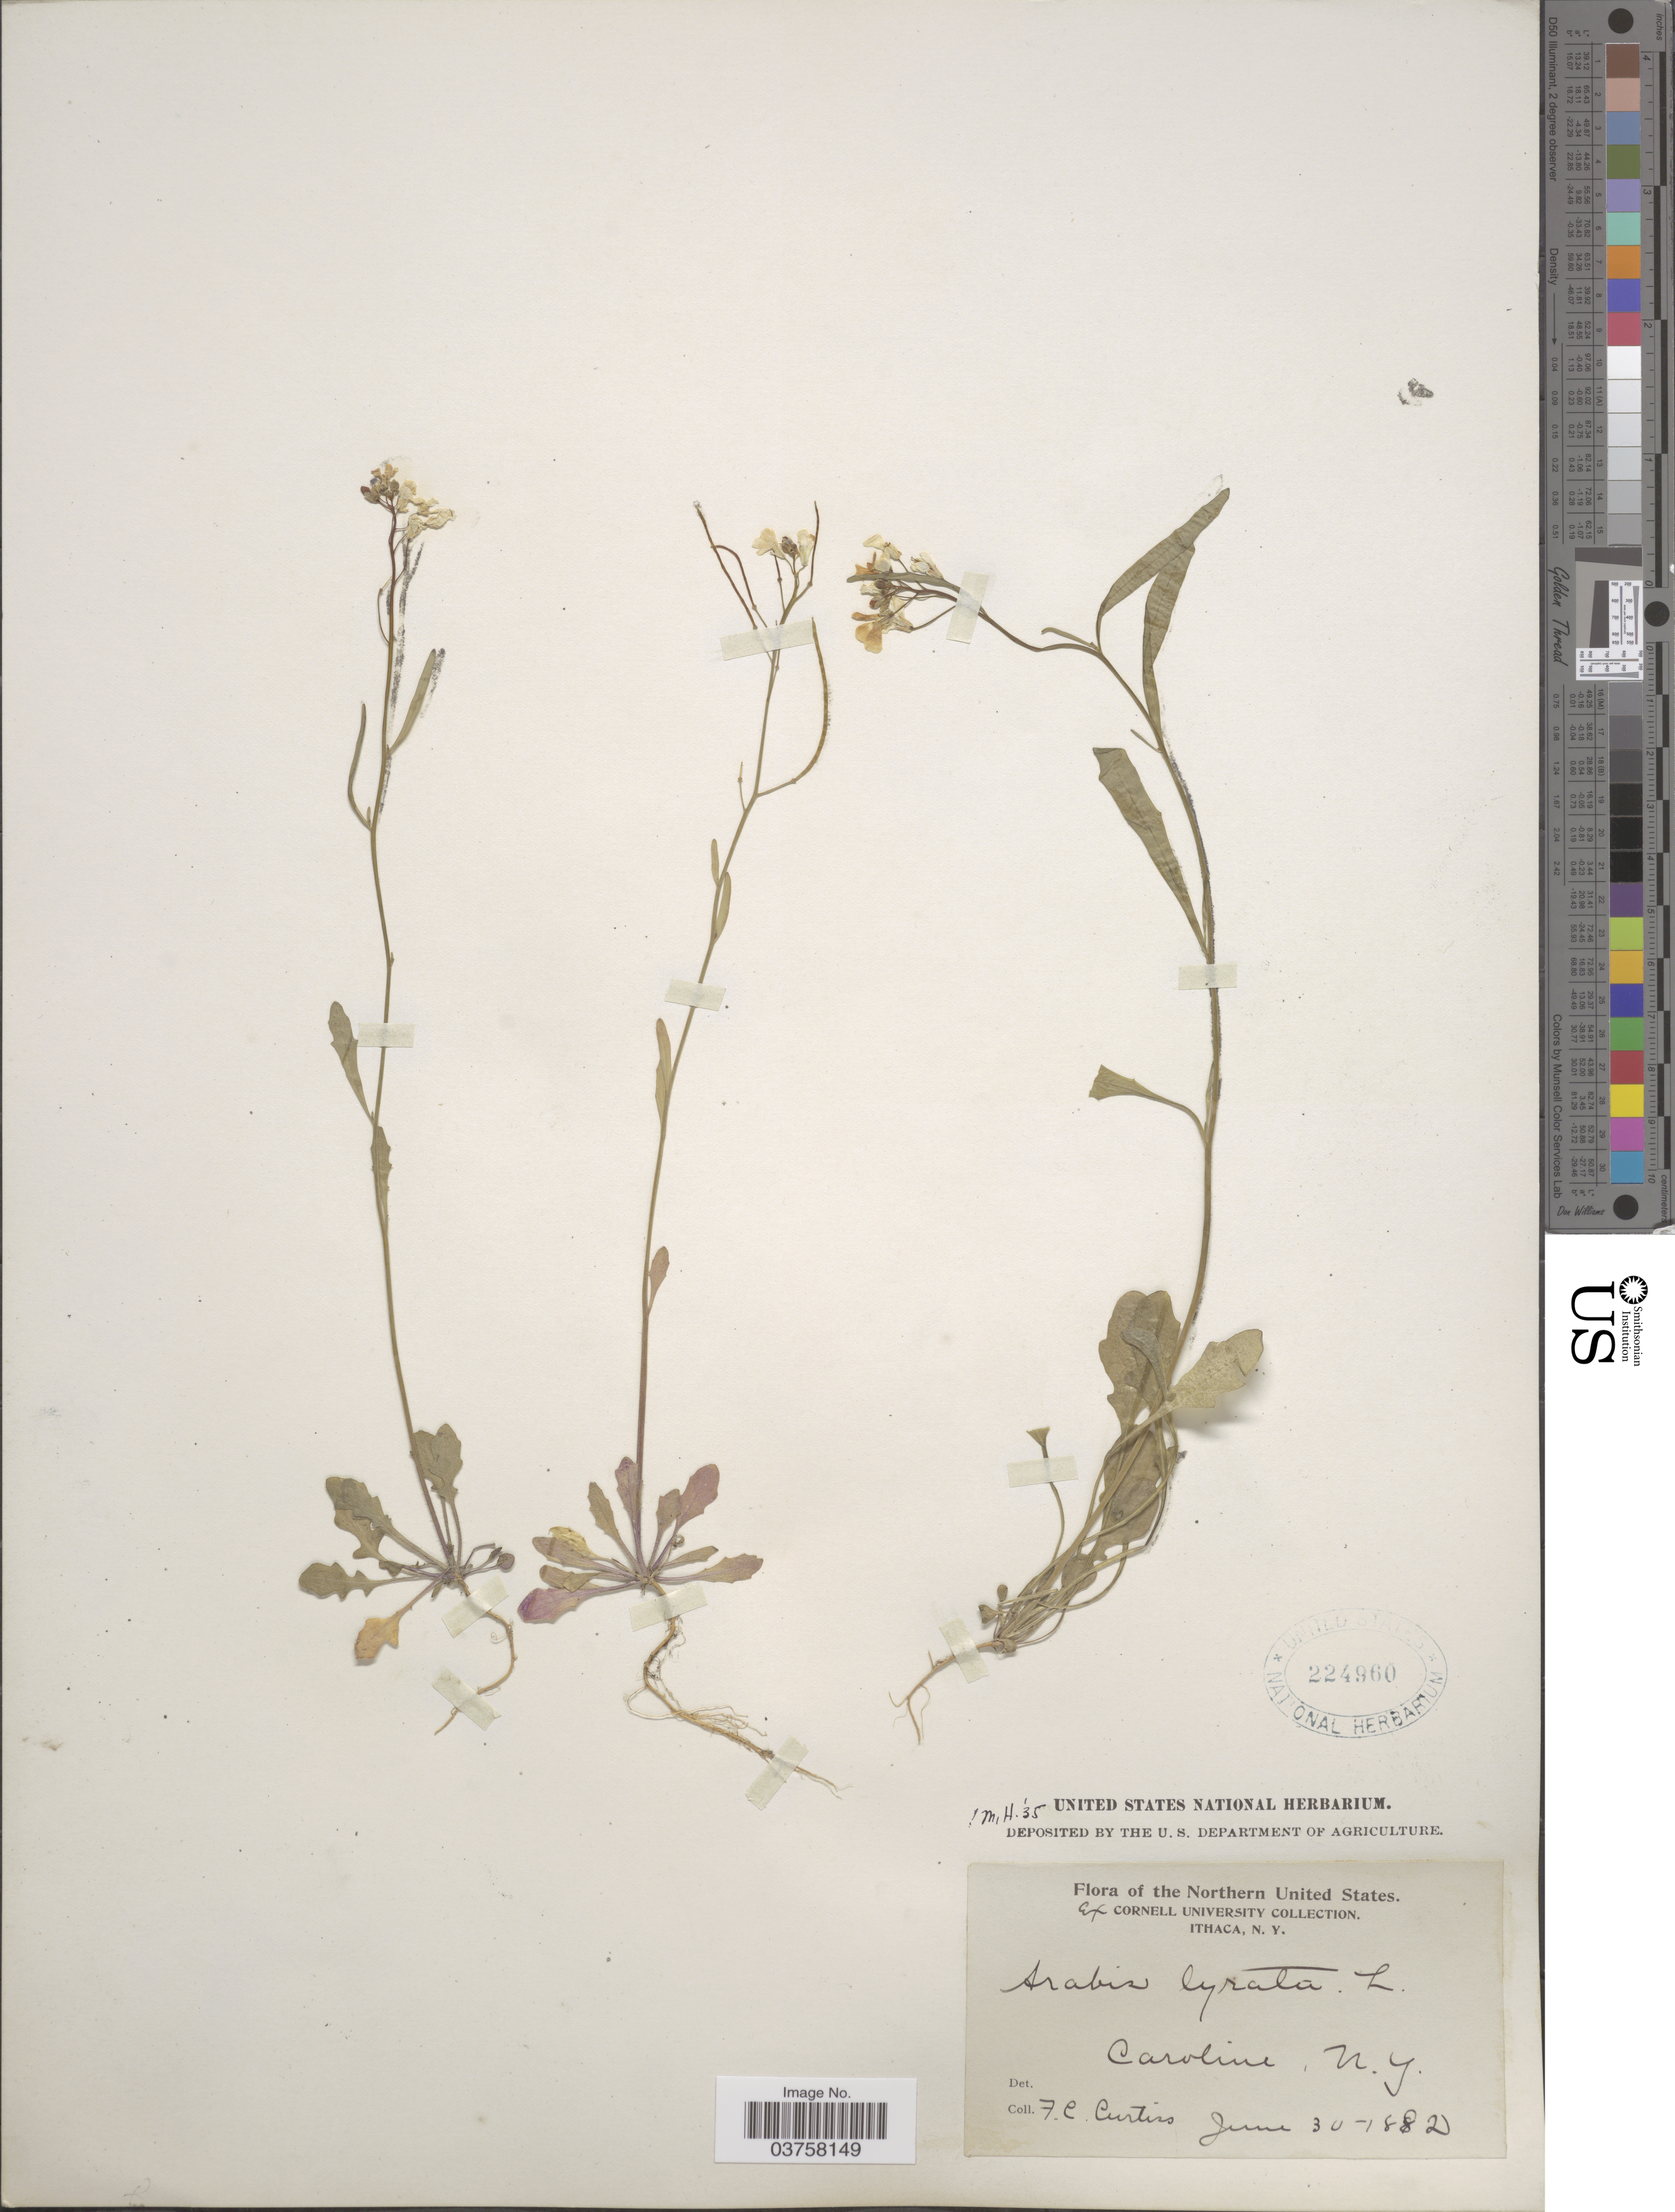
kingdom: Plantae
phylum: Tracheophyta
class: Magnoliopsida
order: Brassicales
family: Brassicaceae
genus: Arabis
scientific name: Arabis lyrata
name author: L.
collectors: F. Curtiss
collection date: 1882-06-30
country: United States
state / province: New York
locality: Caroline.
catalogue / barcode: US 224960